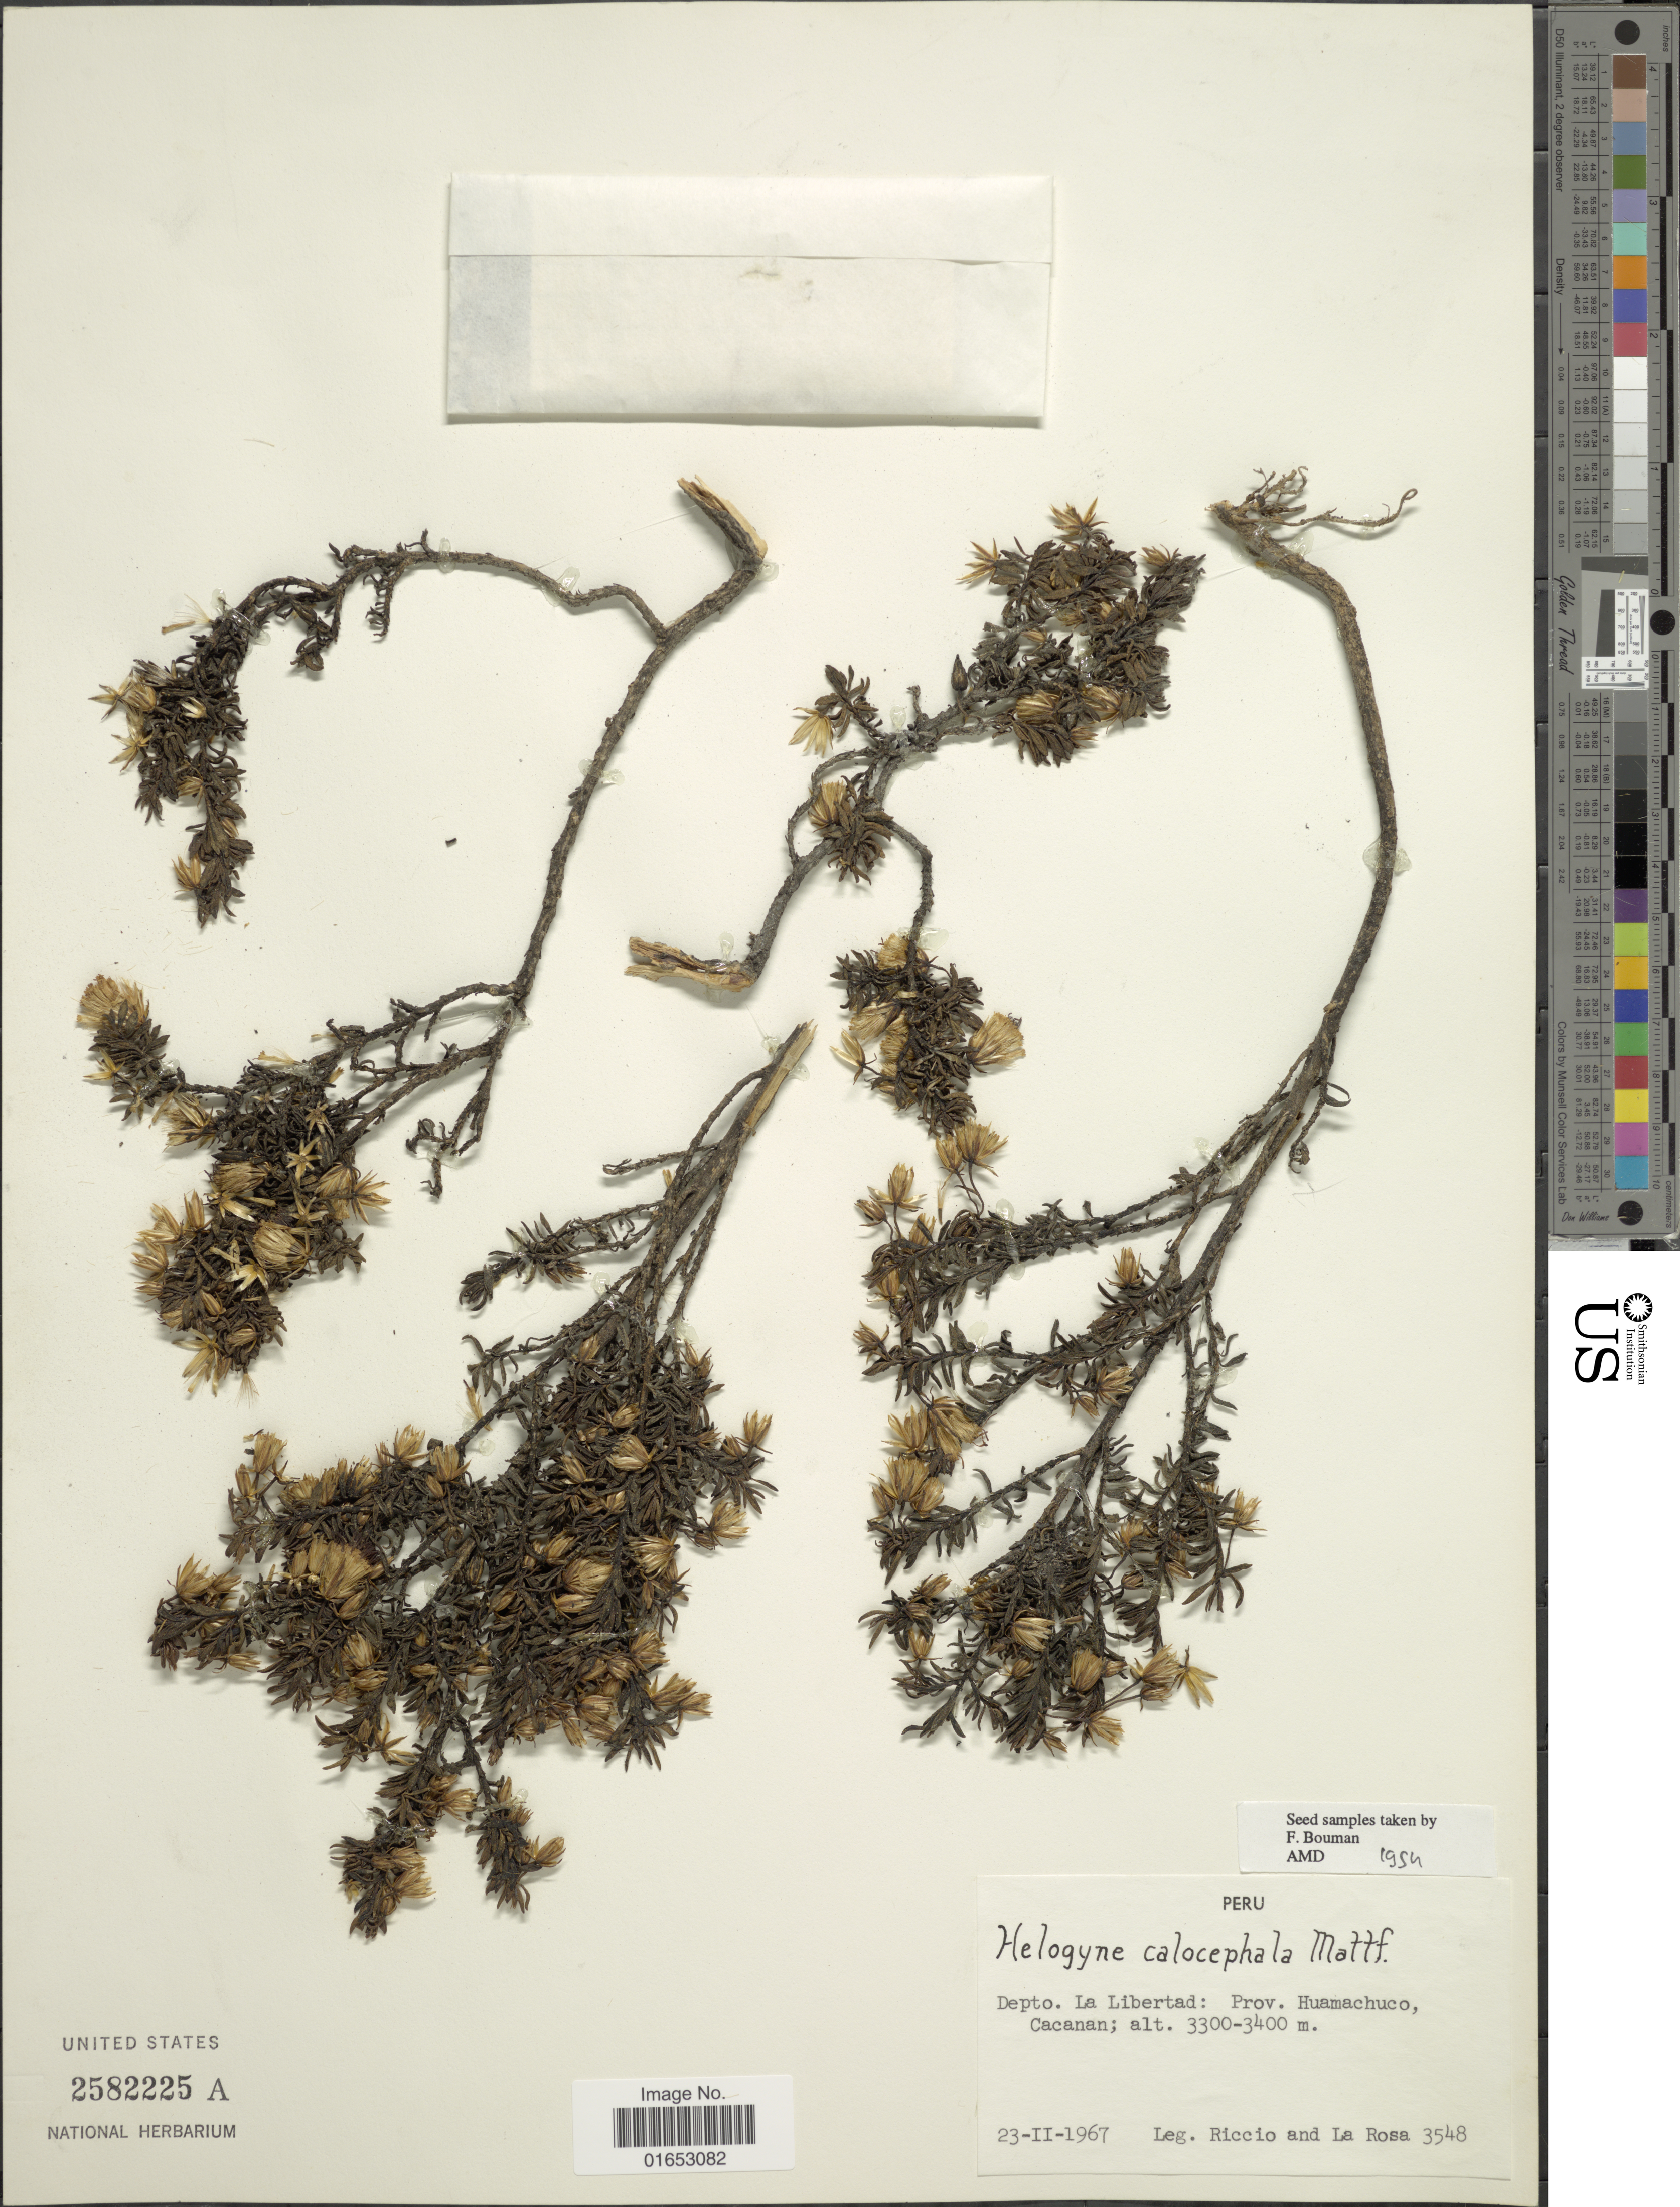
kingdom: Plantae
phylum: Tracheophyta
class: Magnoliopsida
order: Asterales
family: Asteraceae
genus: Helogyne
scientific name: Helogyne calocephala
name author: Mattf.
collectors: M. Ricardi S. & -. La Rosa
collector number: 3548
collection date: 1967-02-23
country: Peru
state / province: La Libertad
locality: Prov. Huamachuco, Cacanan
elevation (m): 3300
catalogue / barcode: US 2582225A